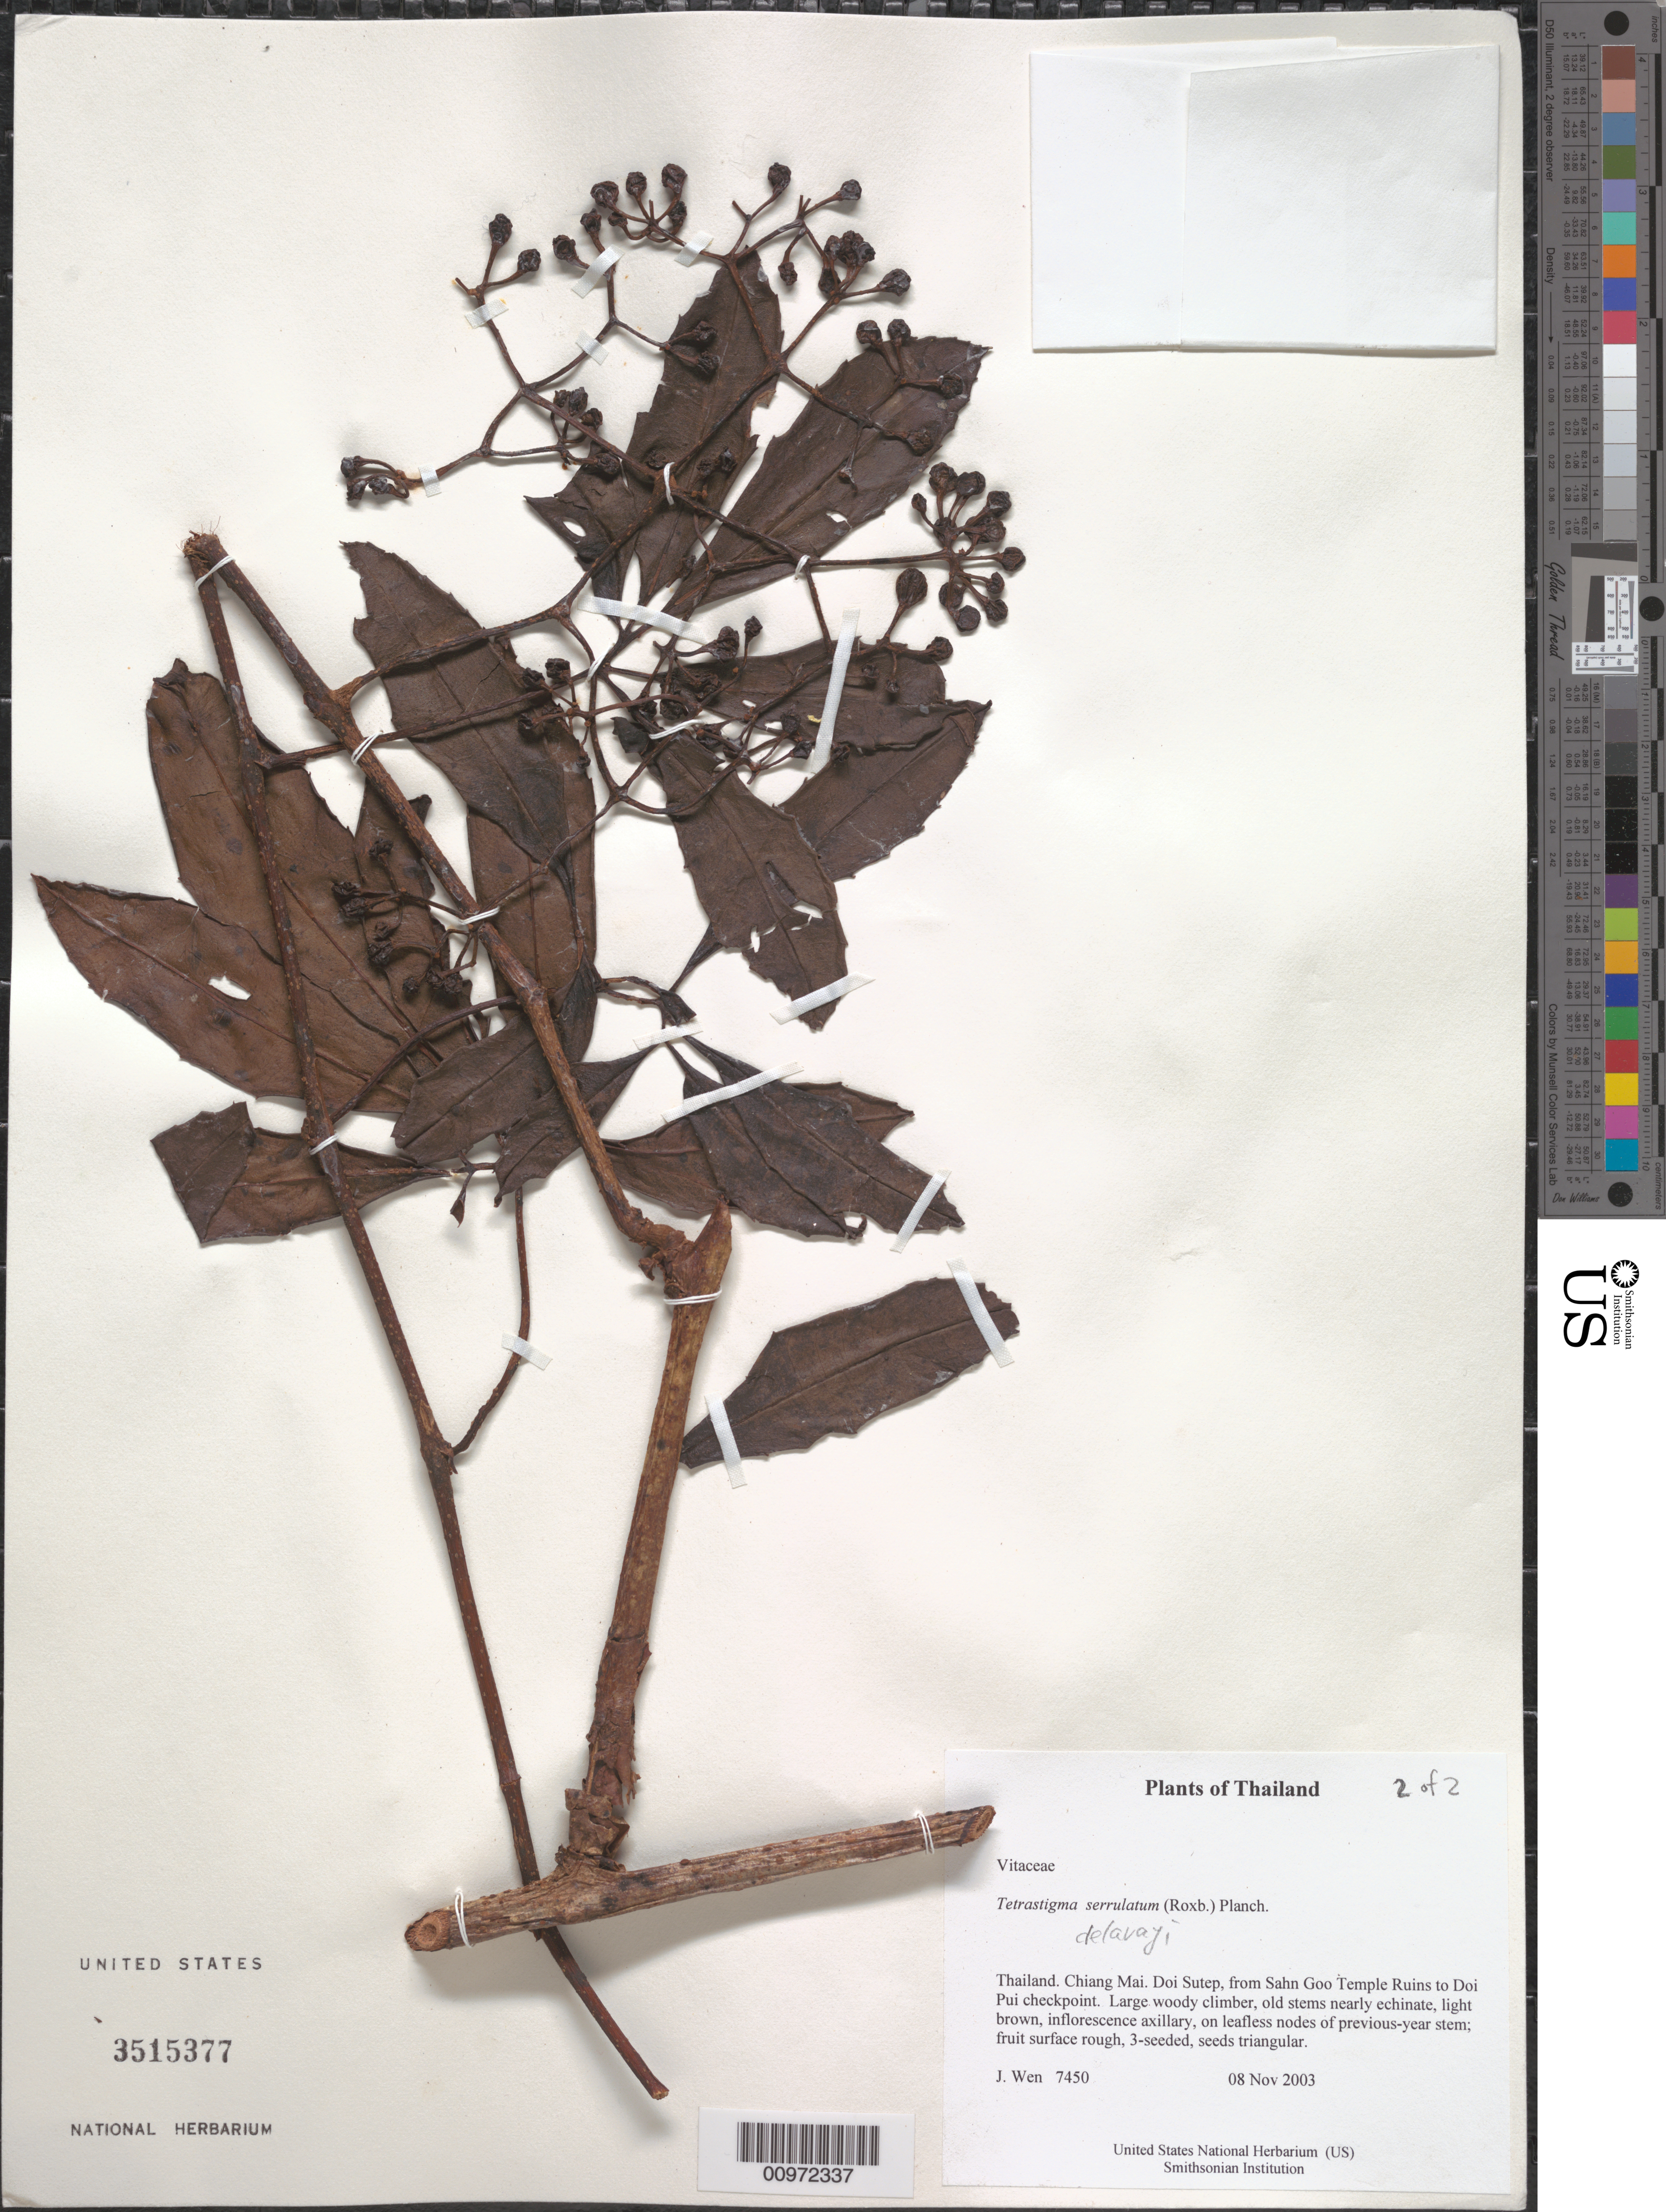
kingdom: Plantae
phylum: Tracheophyta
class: Magnoliopsida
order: Vitales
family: Vitaceae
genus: Tetrastigma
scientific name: Tetrastigma serrulatum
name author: (Roxb.) Planch.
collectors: J. Wen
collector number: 7450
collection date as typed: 08 Nov 2003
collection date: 2003-11-08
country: Thailand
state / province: Chiang Mai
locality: Doi Sutep, from Sahn Goo Temple Ruins to Doi Pui checkpoint.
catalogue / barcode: US 3515377